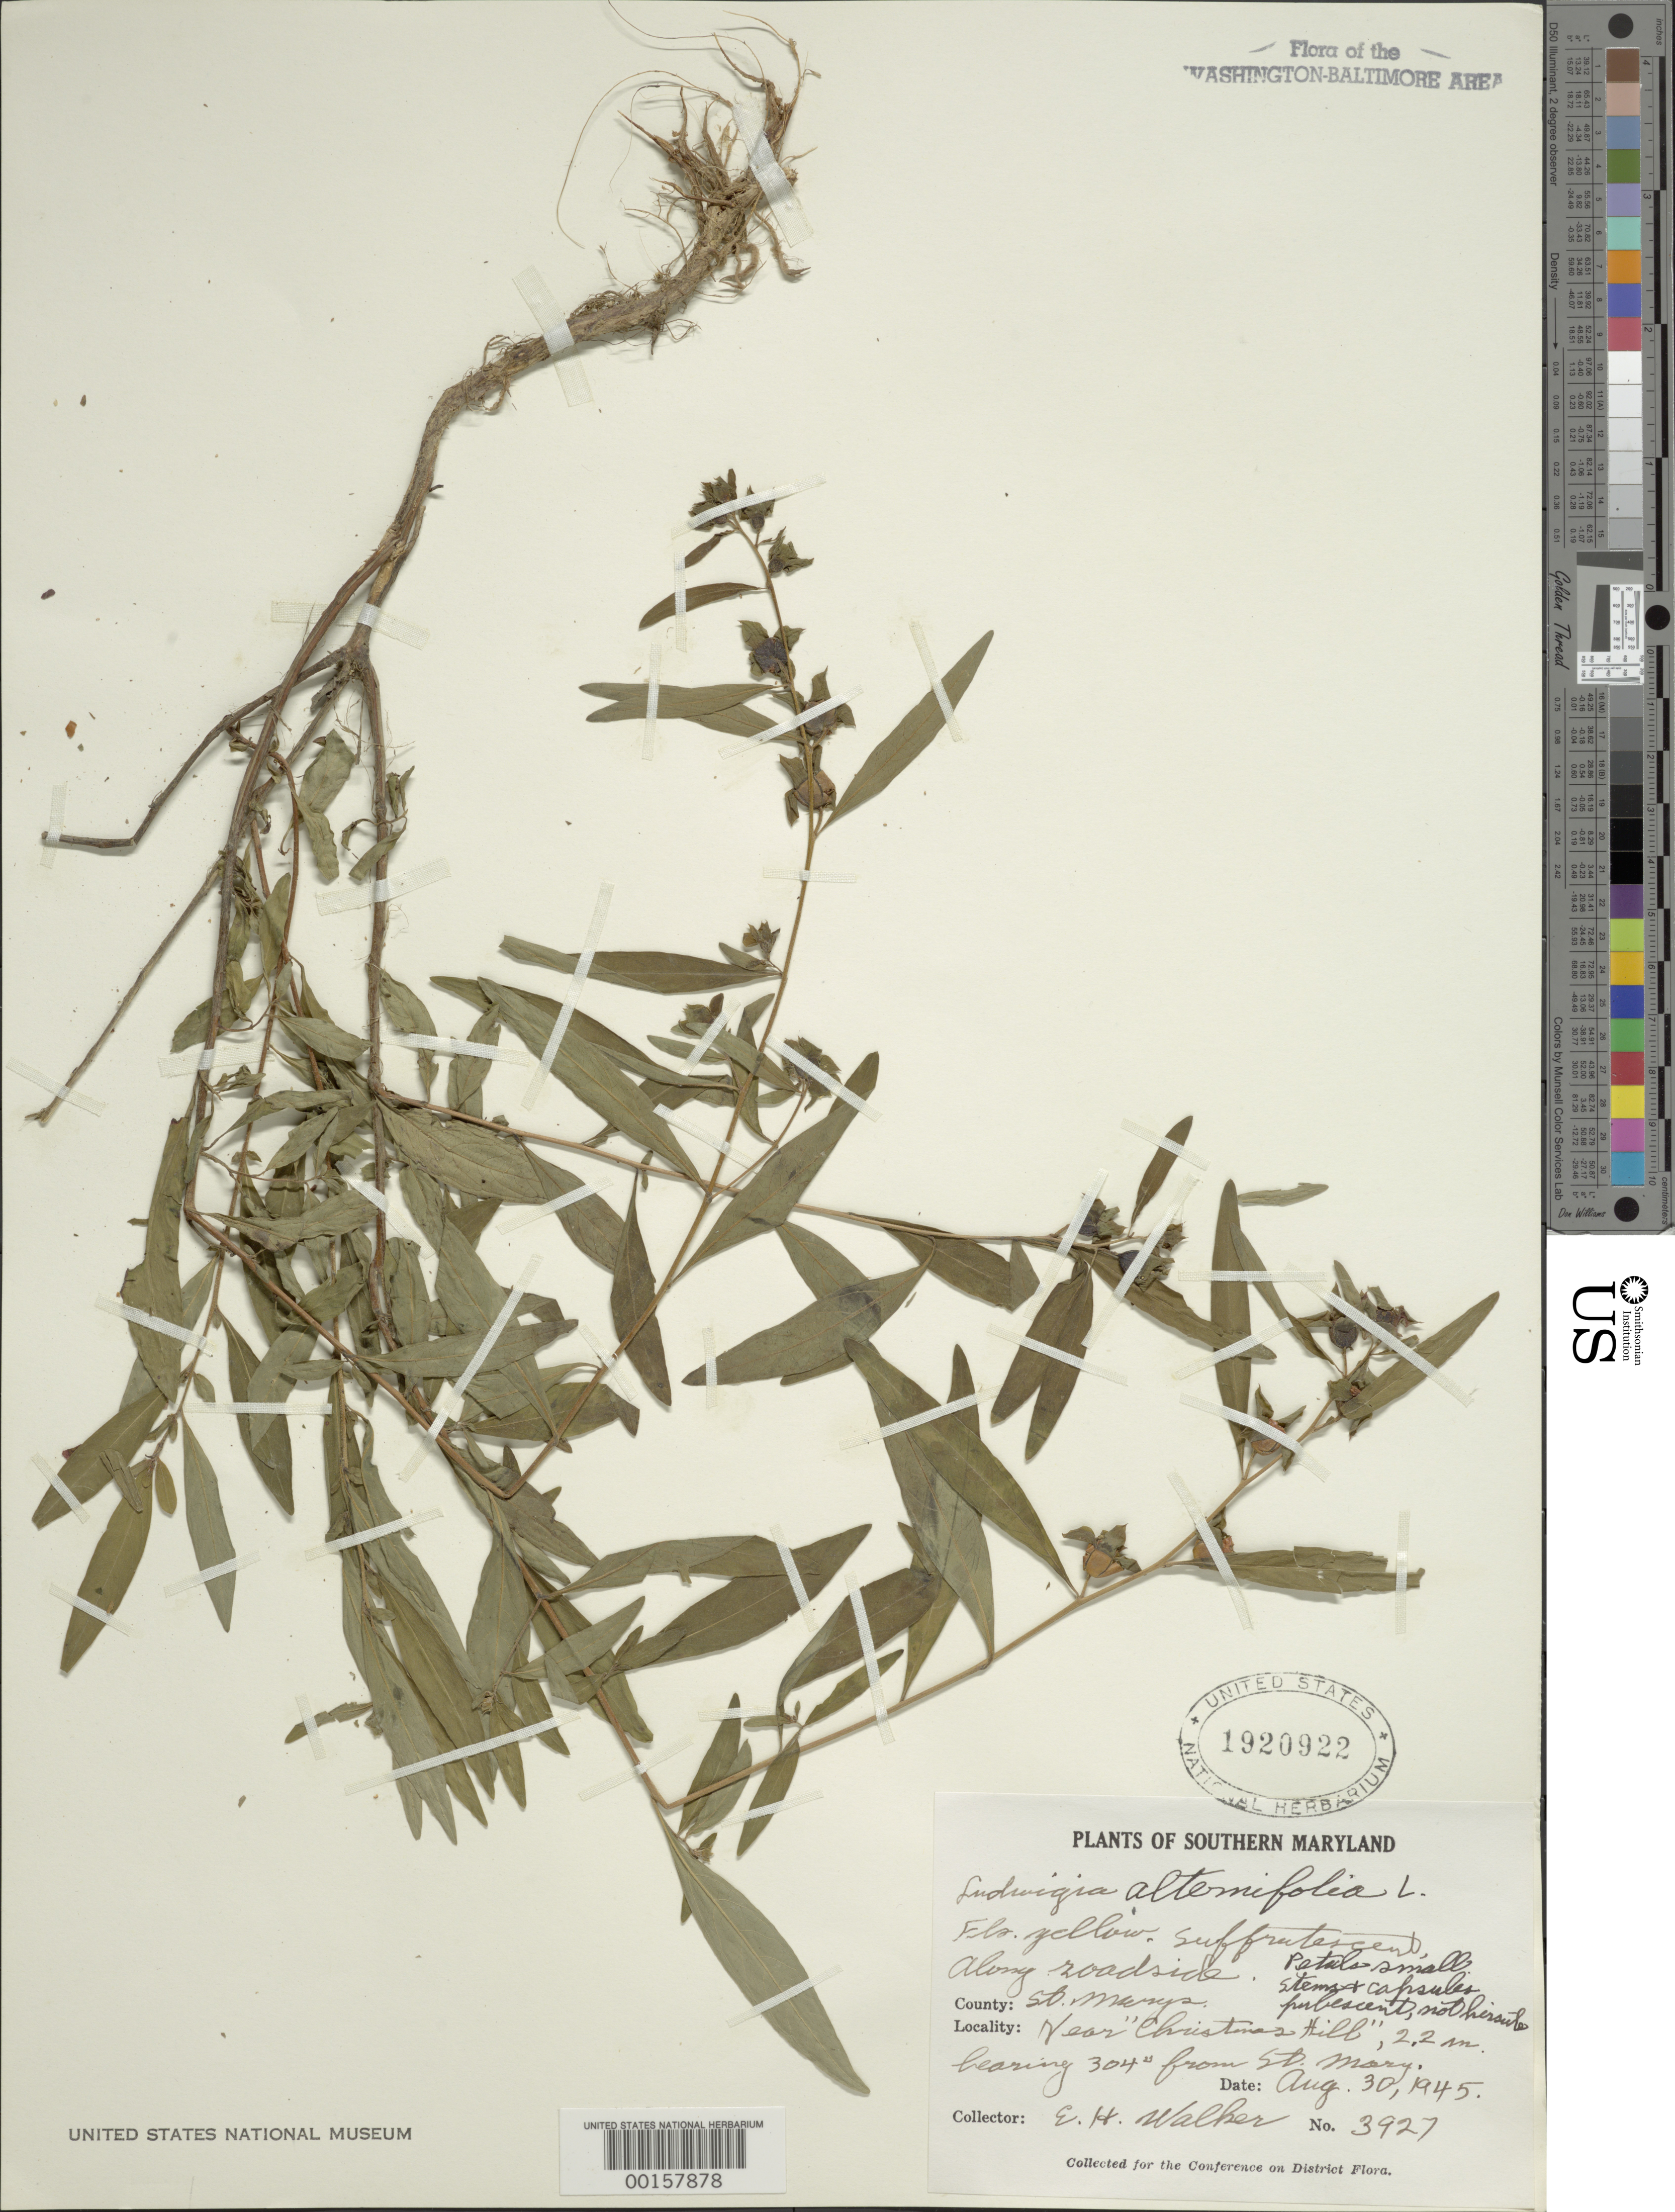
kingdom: Plantae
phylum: Tracheophyta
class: Magnoliopsida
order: Myrtales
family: Onagraceae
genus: Ludwigia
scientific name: Ludwigia alternifolia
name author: L.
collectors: E. H. Walker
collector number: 3927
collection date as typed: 30 Aug 1945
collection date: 1945-08-30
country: United States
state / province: Maryland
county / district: St. Mary's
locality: Near Christmas Hill, 2.2 mi. Bearing 304 Degrees from St. Mary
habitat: Along roadside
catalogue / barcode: US 1920922